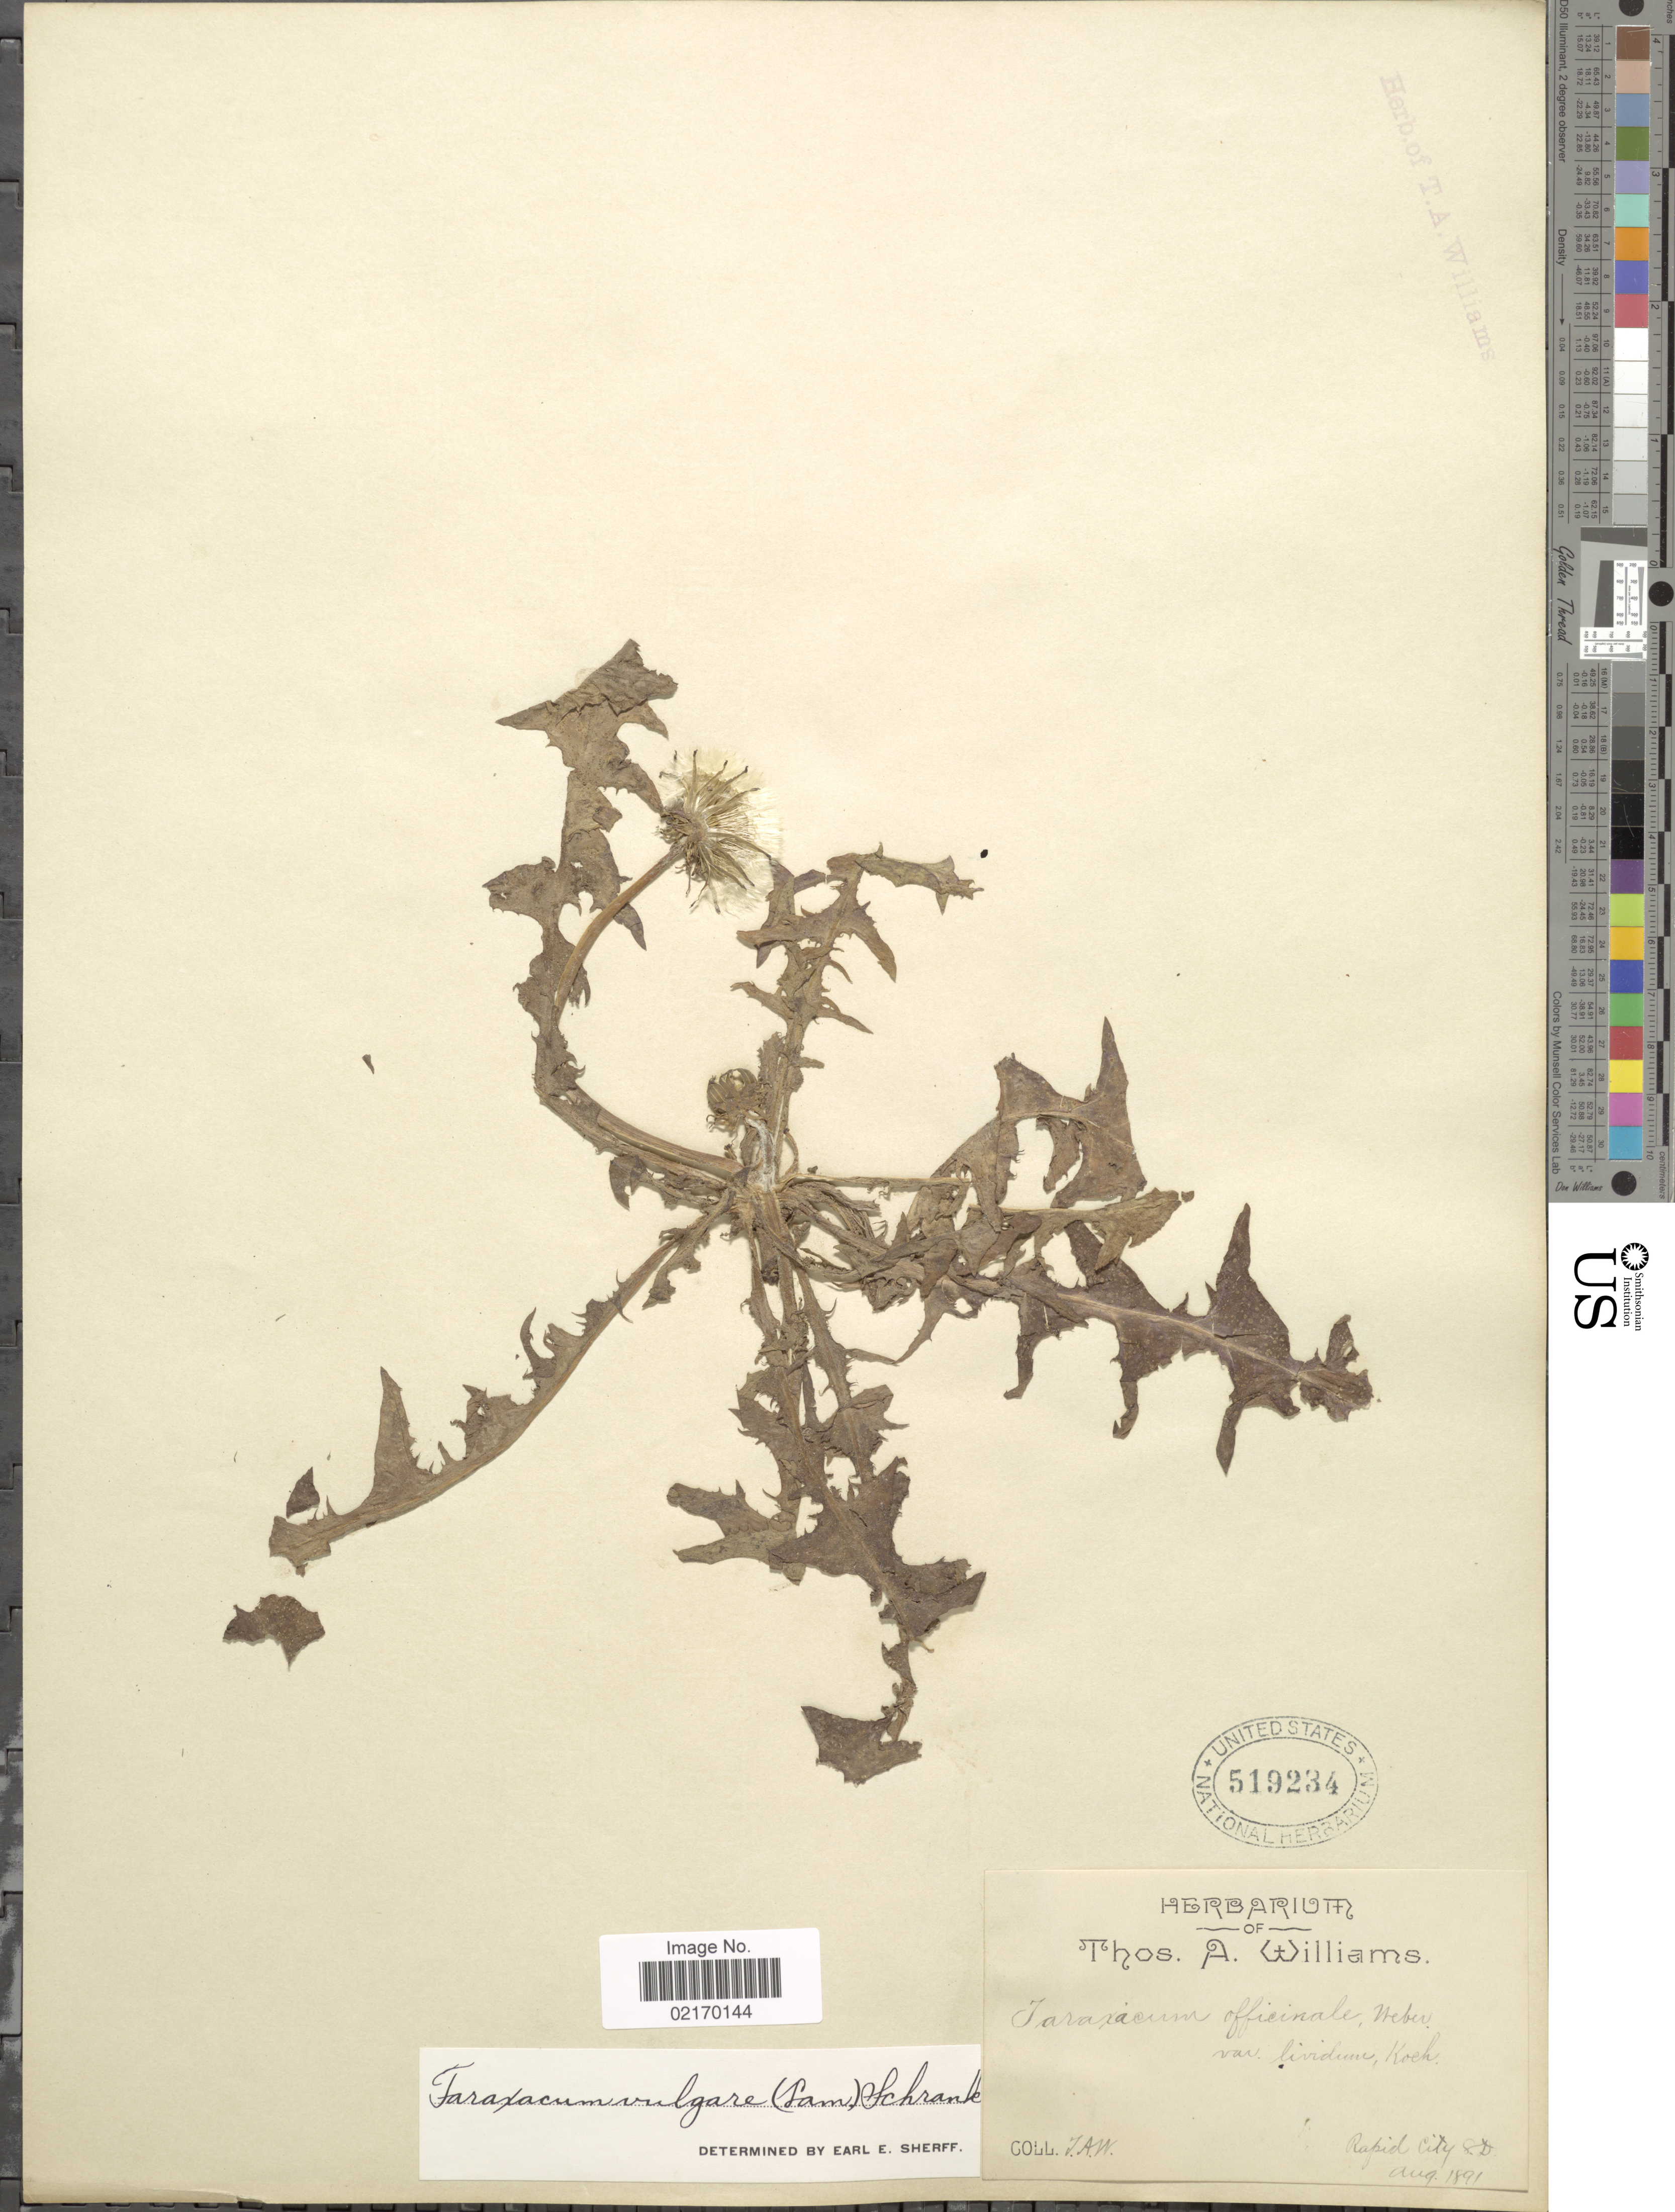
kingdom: Plantae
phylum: Tracheophyta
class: Magnoliopsida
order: Asterales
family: Asteraceae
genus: Taraxacum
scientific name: Taraxacum officinale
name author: G.H. Weber ex F.H. Wigg.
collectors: T. A. Williams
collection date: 1891-08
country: United States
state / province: South Dakota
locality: Rapid City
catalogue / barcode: US 519234